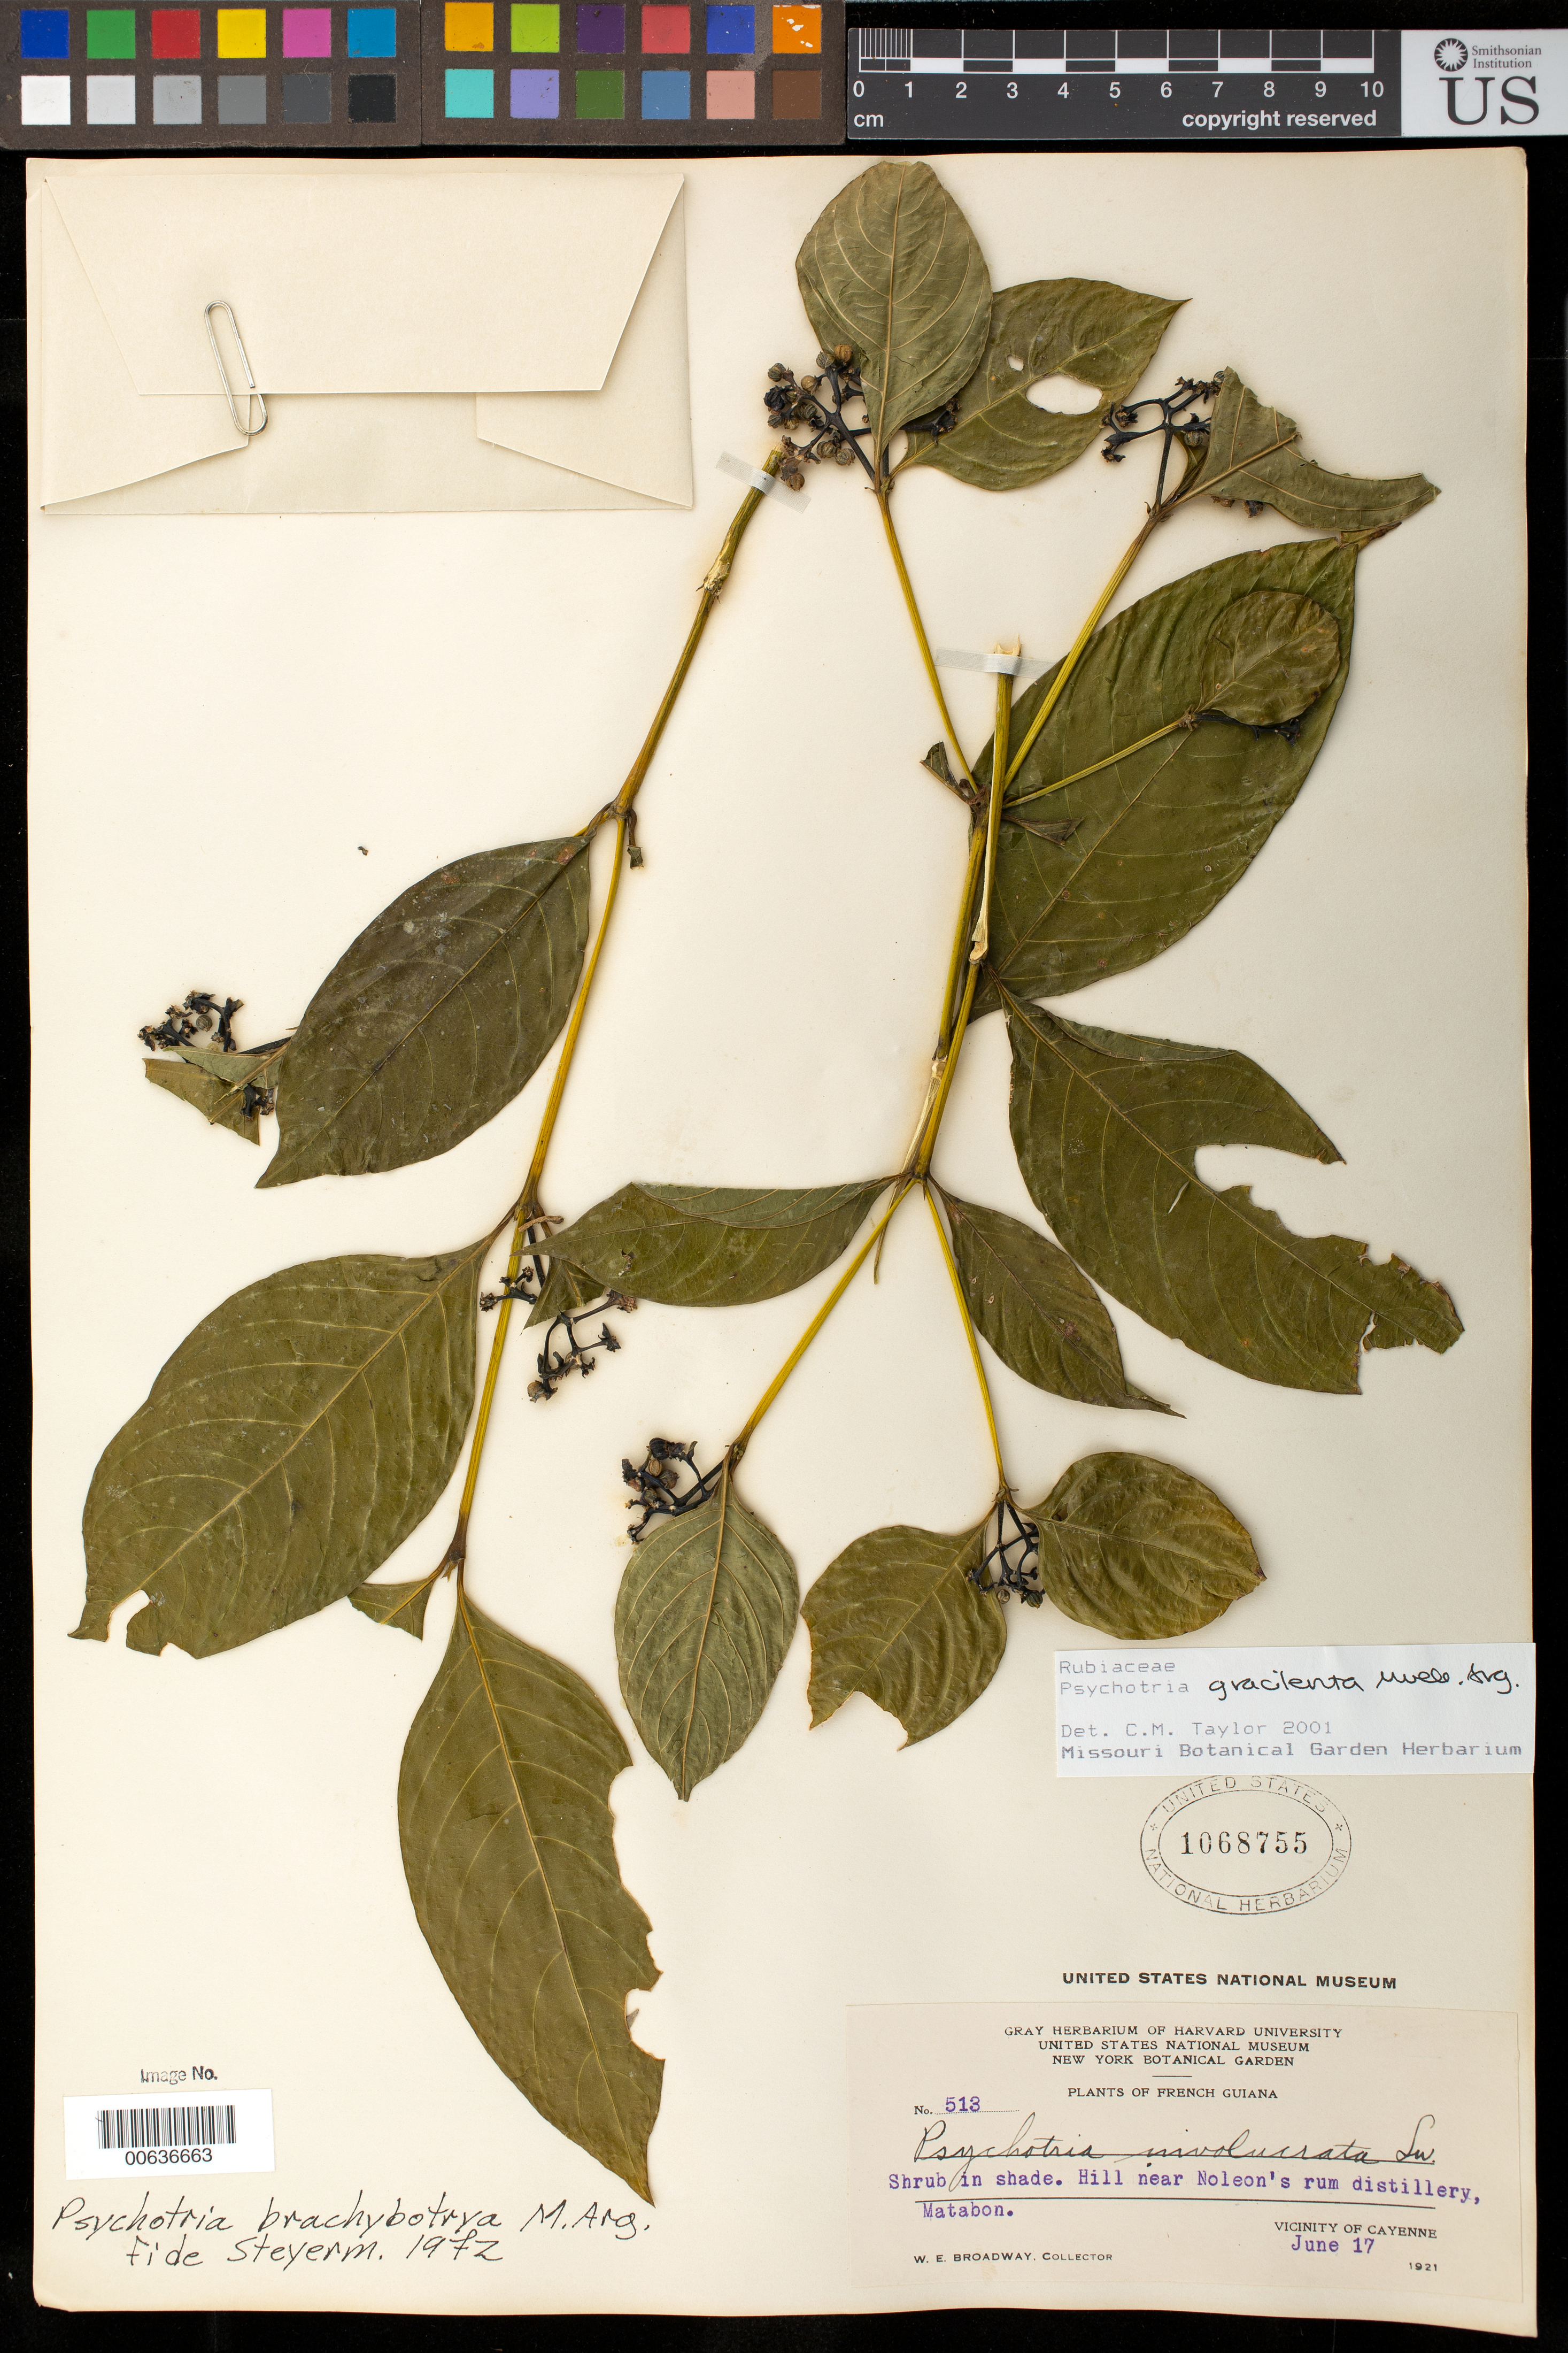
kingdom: Plantae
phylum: Tracheophyta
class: Magnoliopsida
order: Gentianales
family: Rubiaceae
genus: Palicourea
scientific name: Palicourea gracilenta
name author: (Müll. Arg.) Delprete & J.H. Kirkbr.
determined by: Kirkbride, J. H., Jr.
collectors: W. E. Broadway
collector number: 513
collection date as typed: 17-Jun-21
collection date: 1921-06-17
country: French Guiana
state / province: Cayenne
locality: Cayenne, vic., hill near Nolean's distillery, Matabon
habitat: Hill, in shade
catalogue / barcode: US 1068755